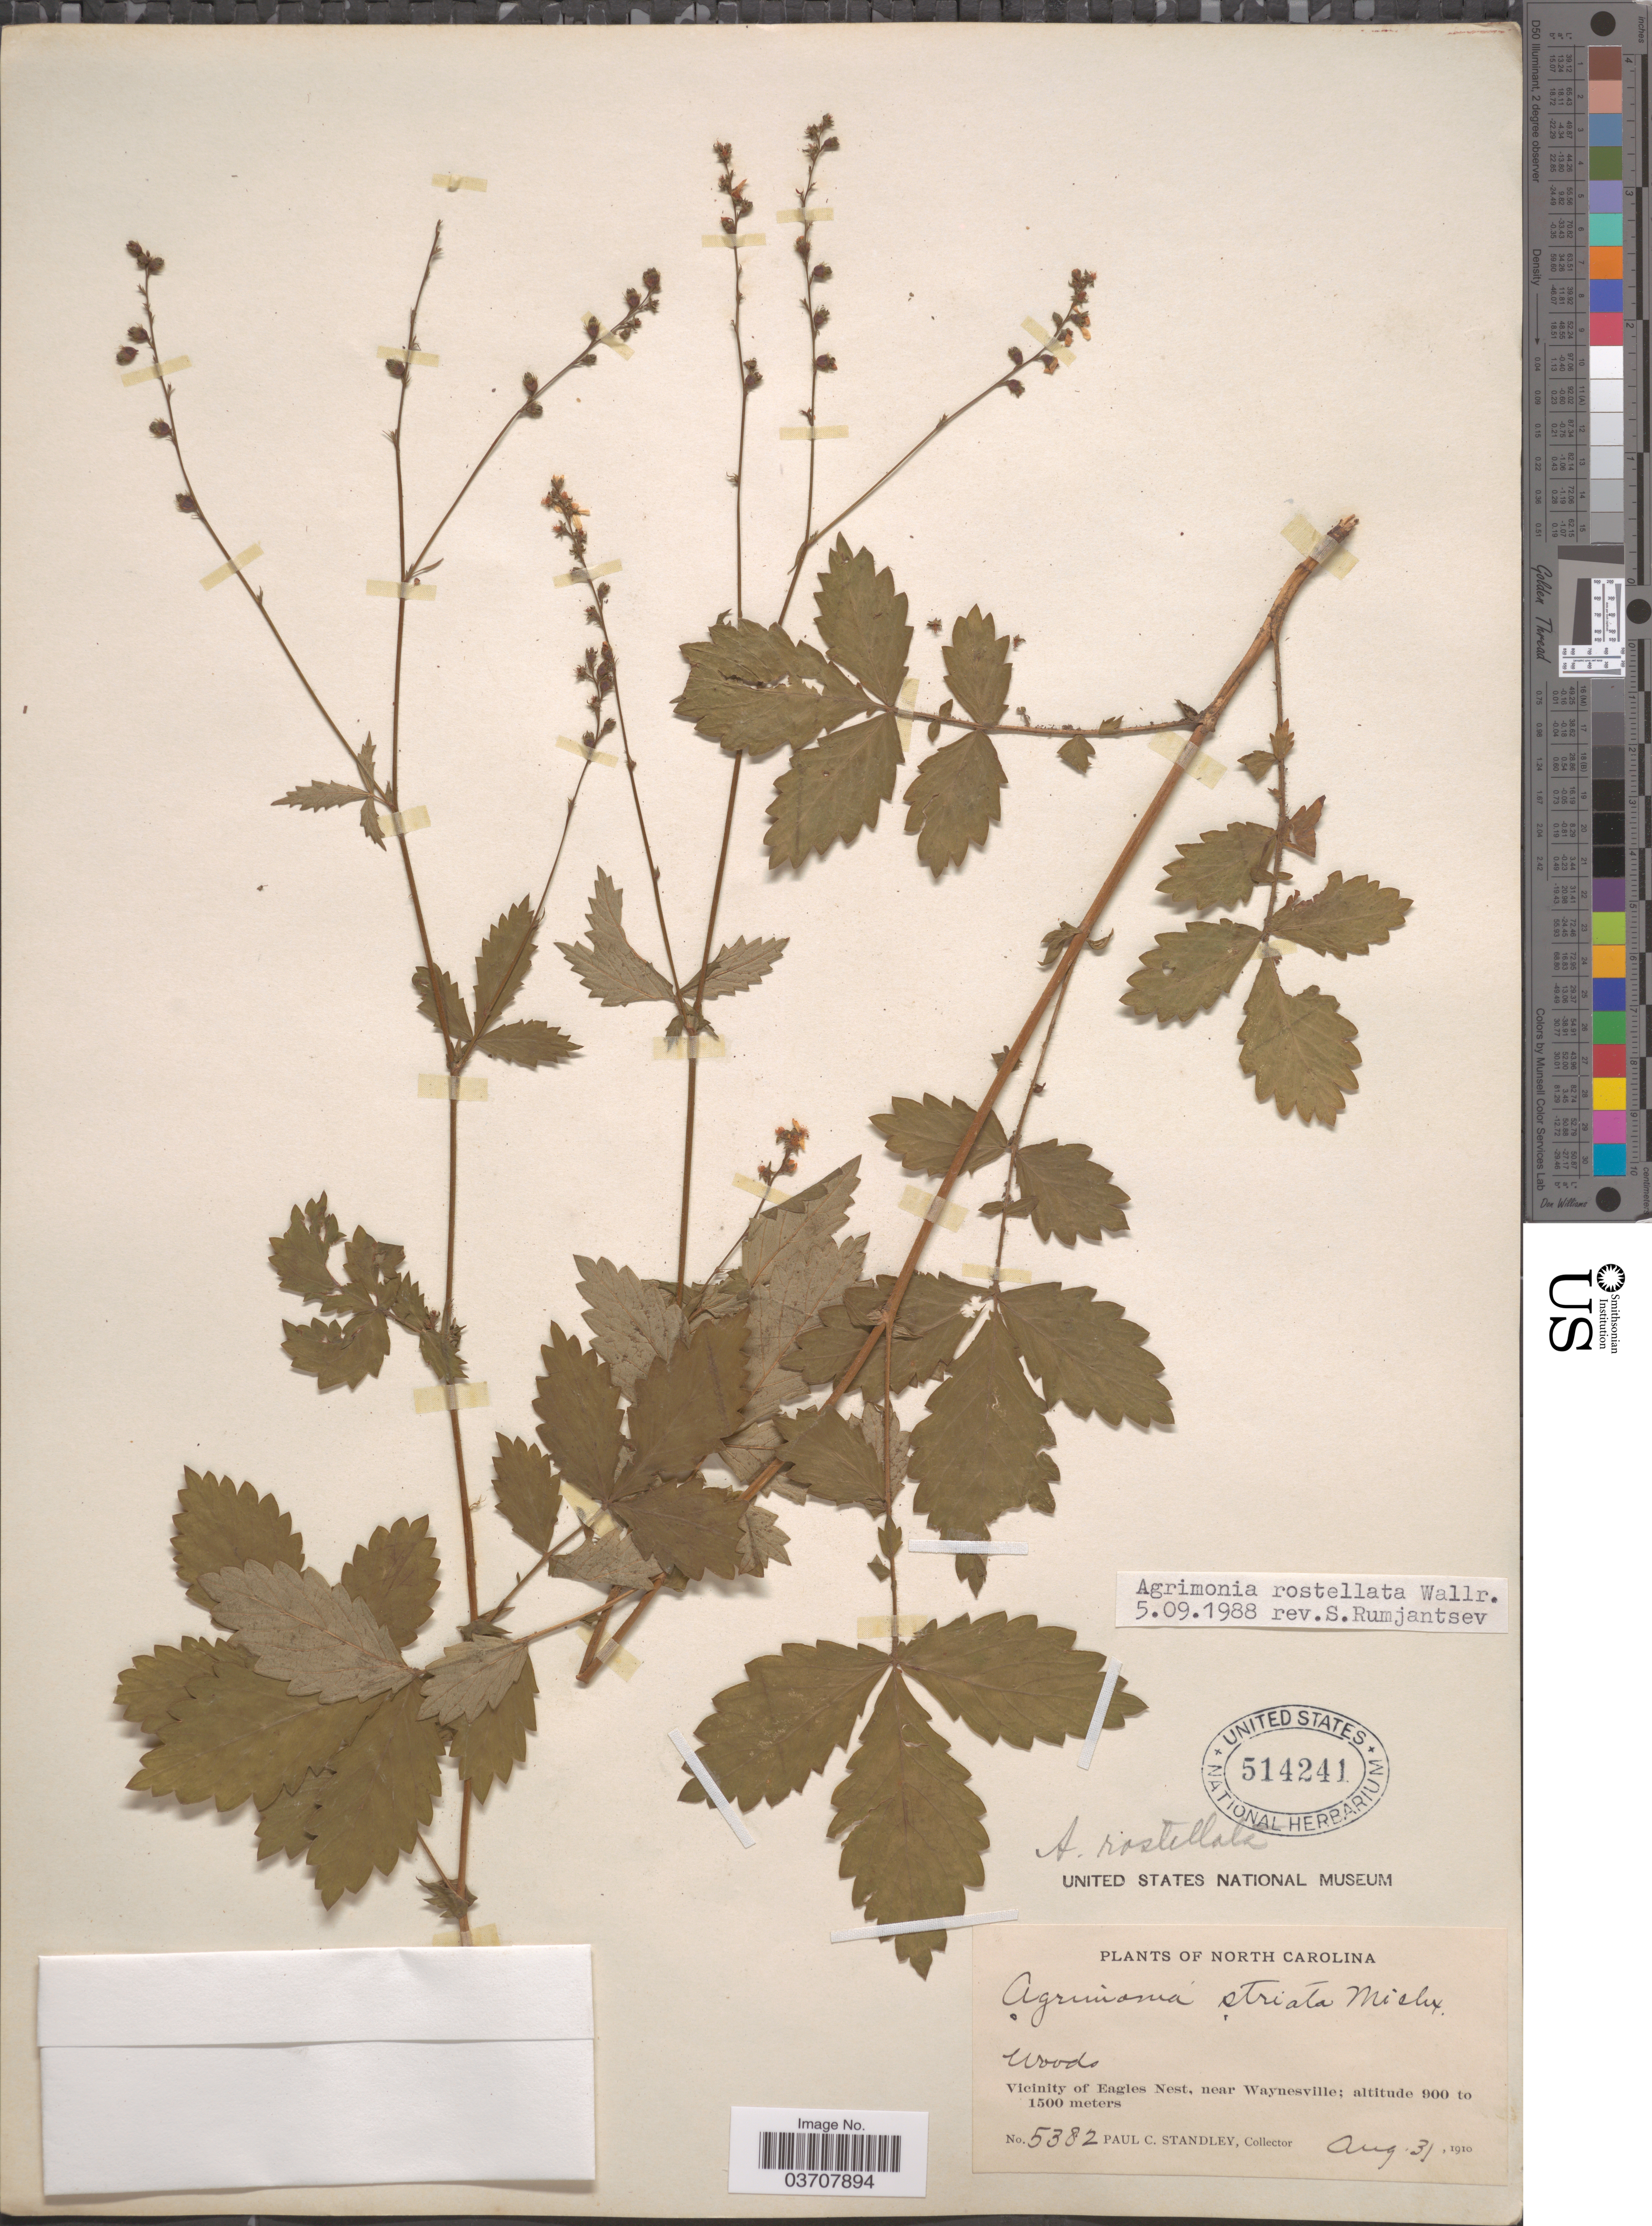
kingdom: Plantae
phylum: Tracheophyta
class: Magnoliopsida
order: Rosales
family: Rosaceae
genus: Agrimonia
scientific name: Agrimonia rostellata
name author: Wallr.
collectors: P. C. Standley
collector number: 5382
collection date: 1910-08-31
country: United States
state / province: North Carolina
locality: Vicinity of Eagles Nest, near Waynesville.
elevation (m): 900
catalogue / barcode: US 514241